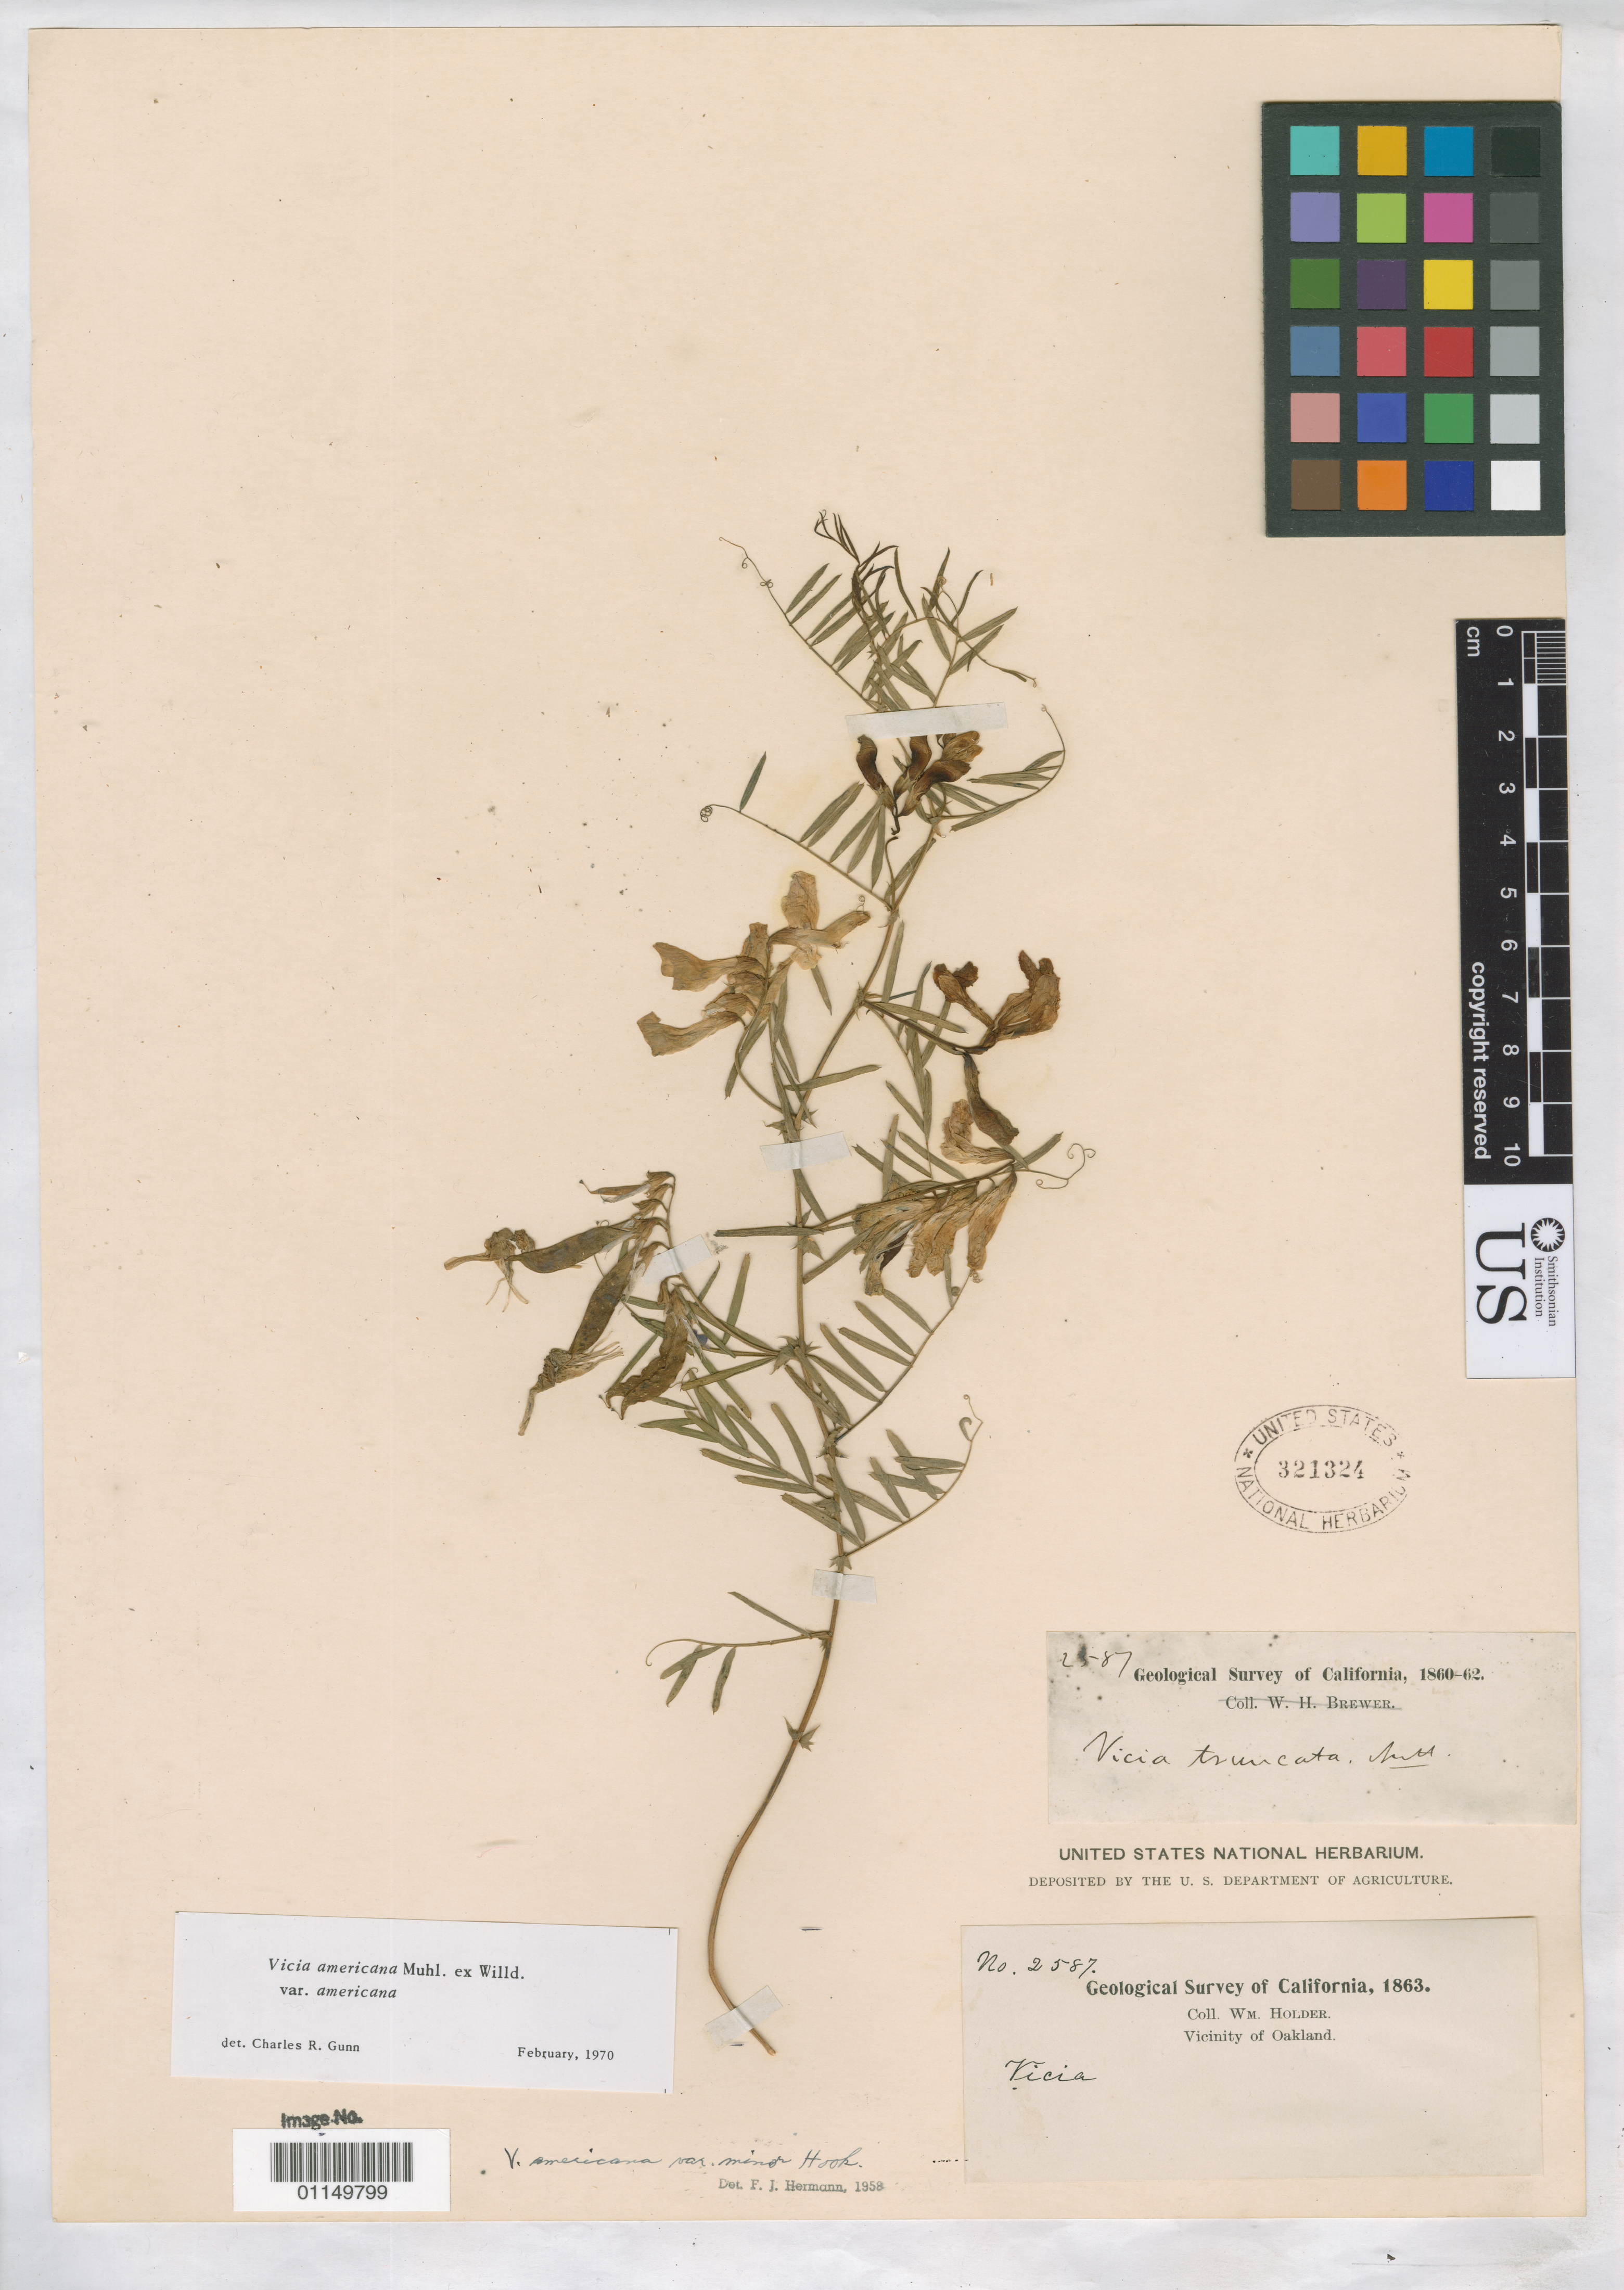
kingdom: Plantae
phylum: Tracheophyta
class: Magnoliopsida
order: Fabales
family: Fabaceae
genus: Vicia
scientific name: Vicia americana var. americana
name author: Muhl. ex Willd.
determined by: Gunn, C. R.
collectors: W. Holder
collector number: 2587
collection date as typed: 1863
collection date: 1863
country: United States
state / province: California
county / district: Alameda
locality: Vicinity of Oakland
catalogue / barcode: US 321324